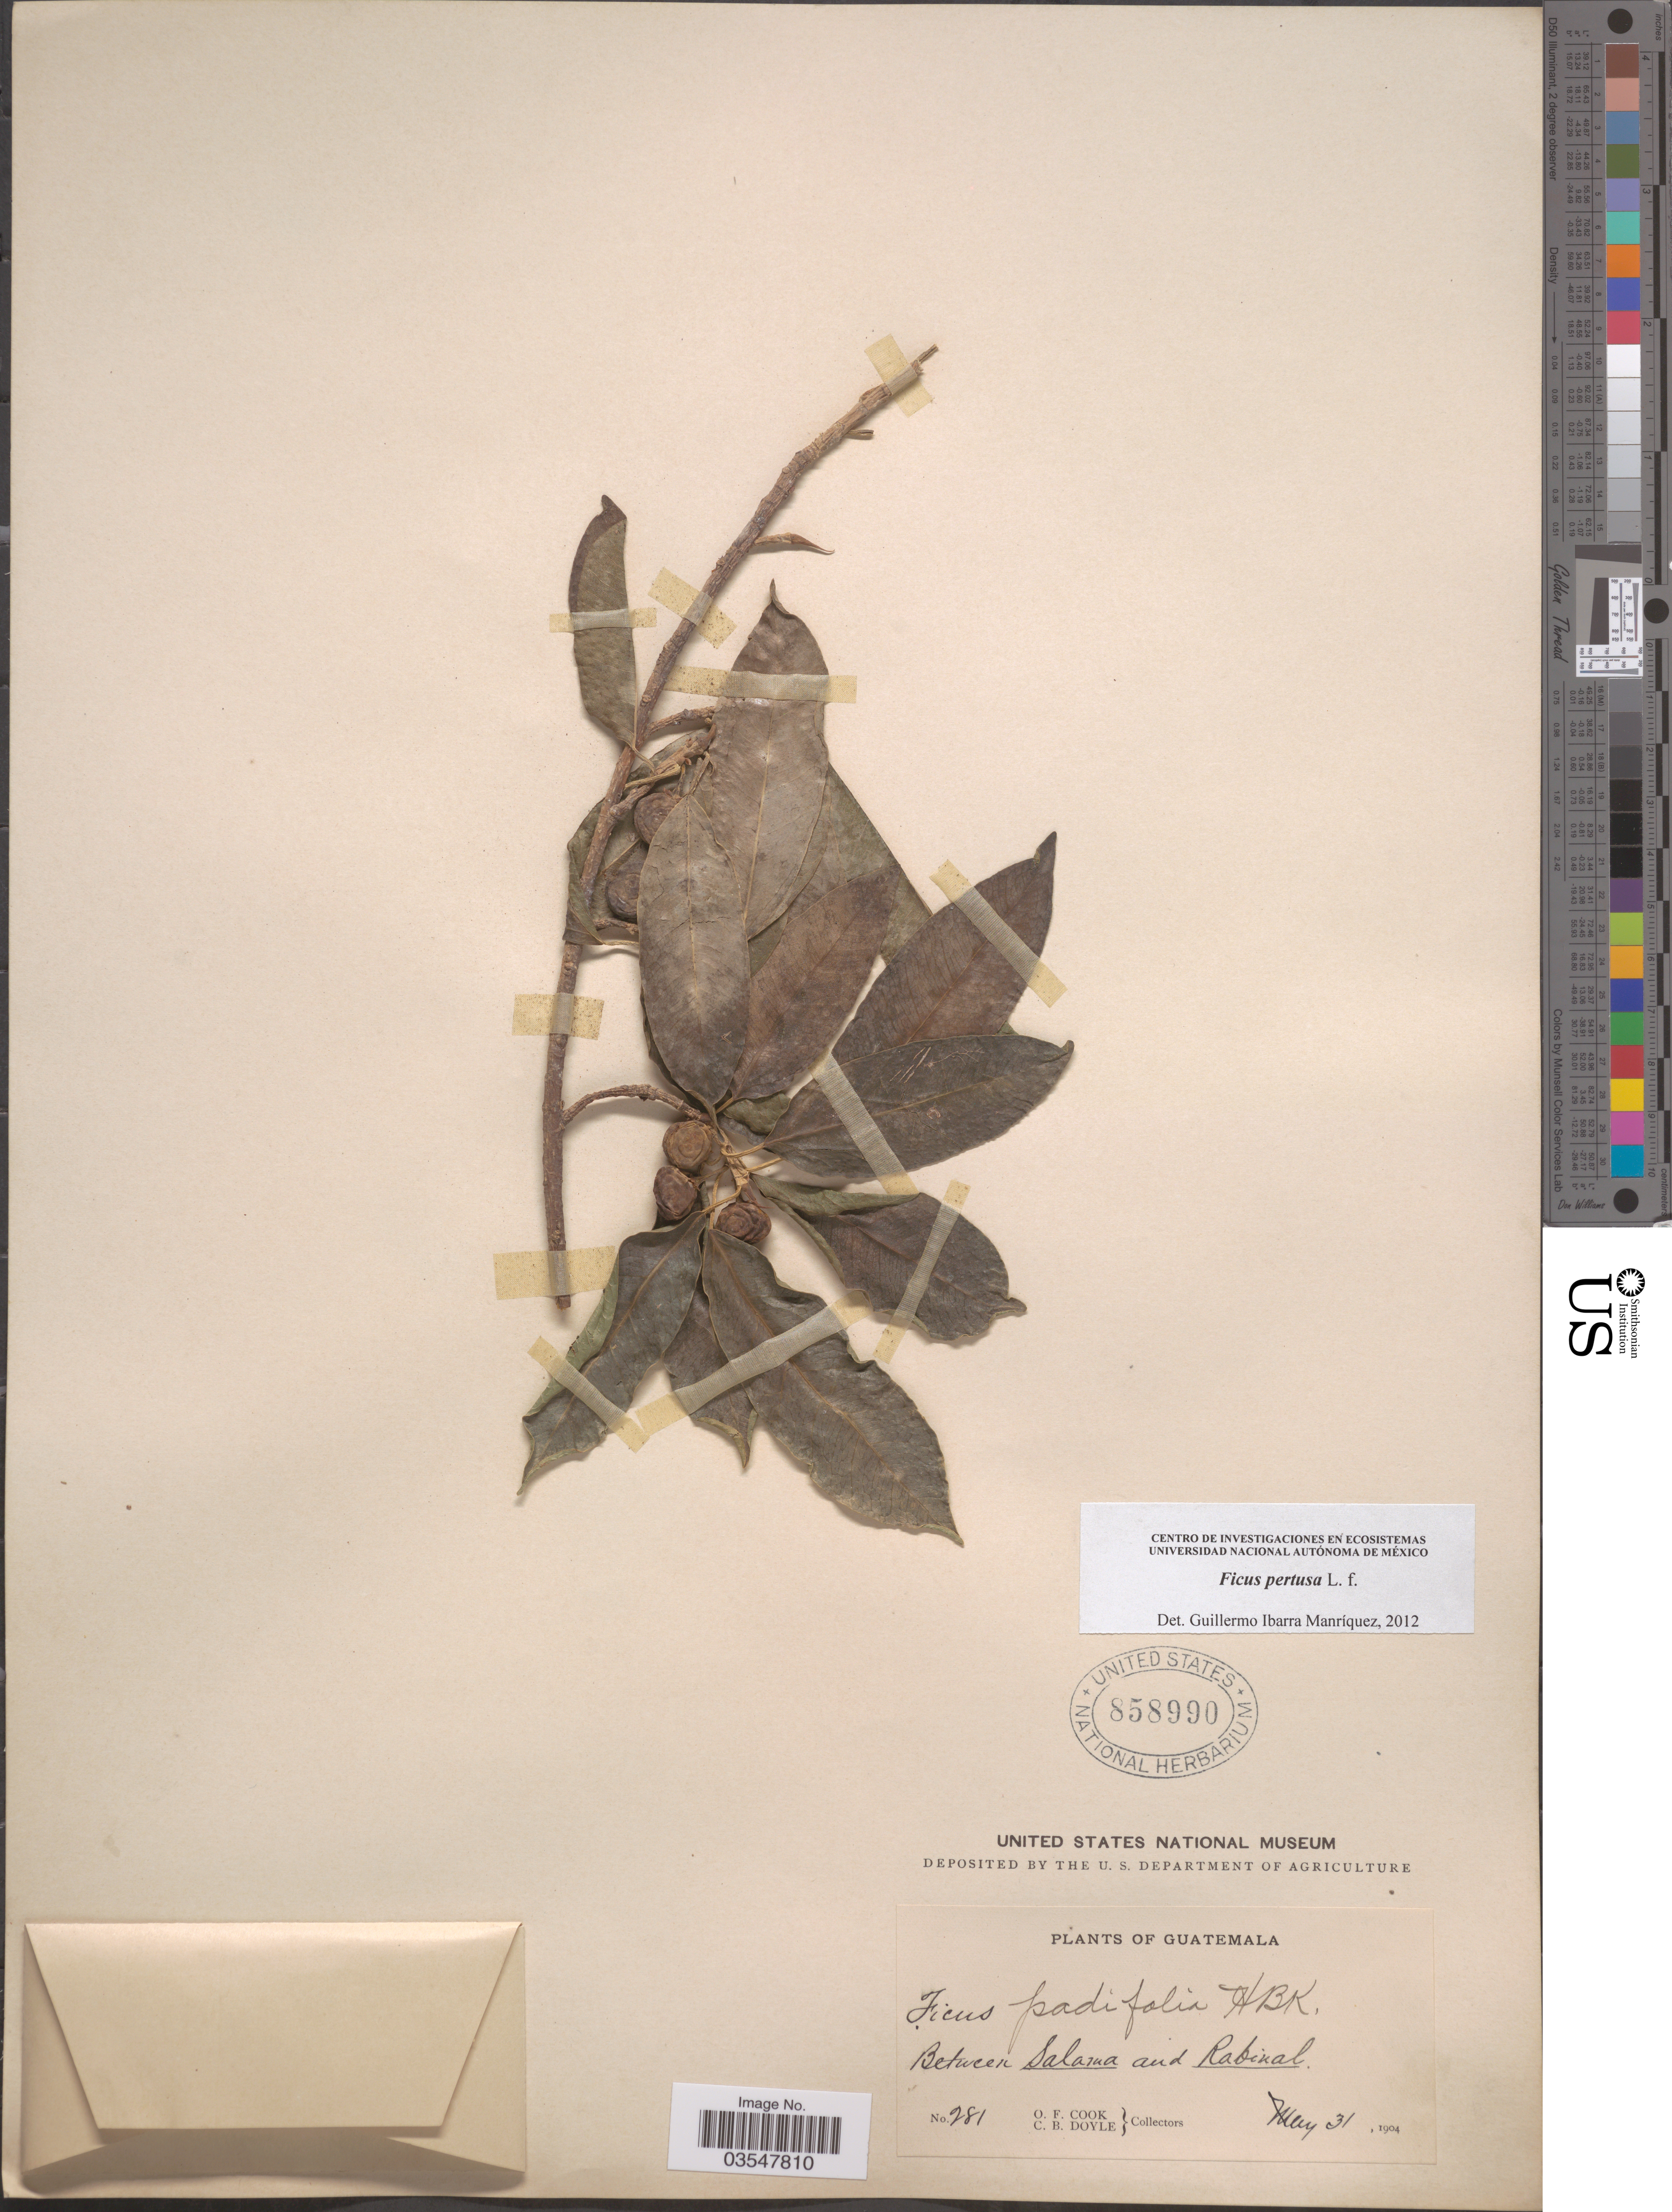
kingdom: Plantae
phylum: Tracheophyta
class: Magnoliopsida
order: Rosales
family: Moraceae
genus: Ficus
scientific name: Ficus pertusa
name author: L. f.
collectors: O. F. Cook & C. Doyle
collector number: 281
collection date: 1904-05-31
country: Guatemala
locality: Between Salama and Rabinal.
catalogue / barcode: US 858990